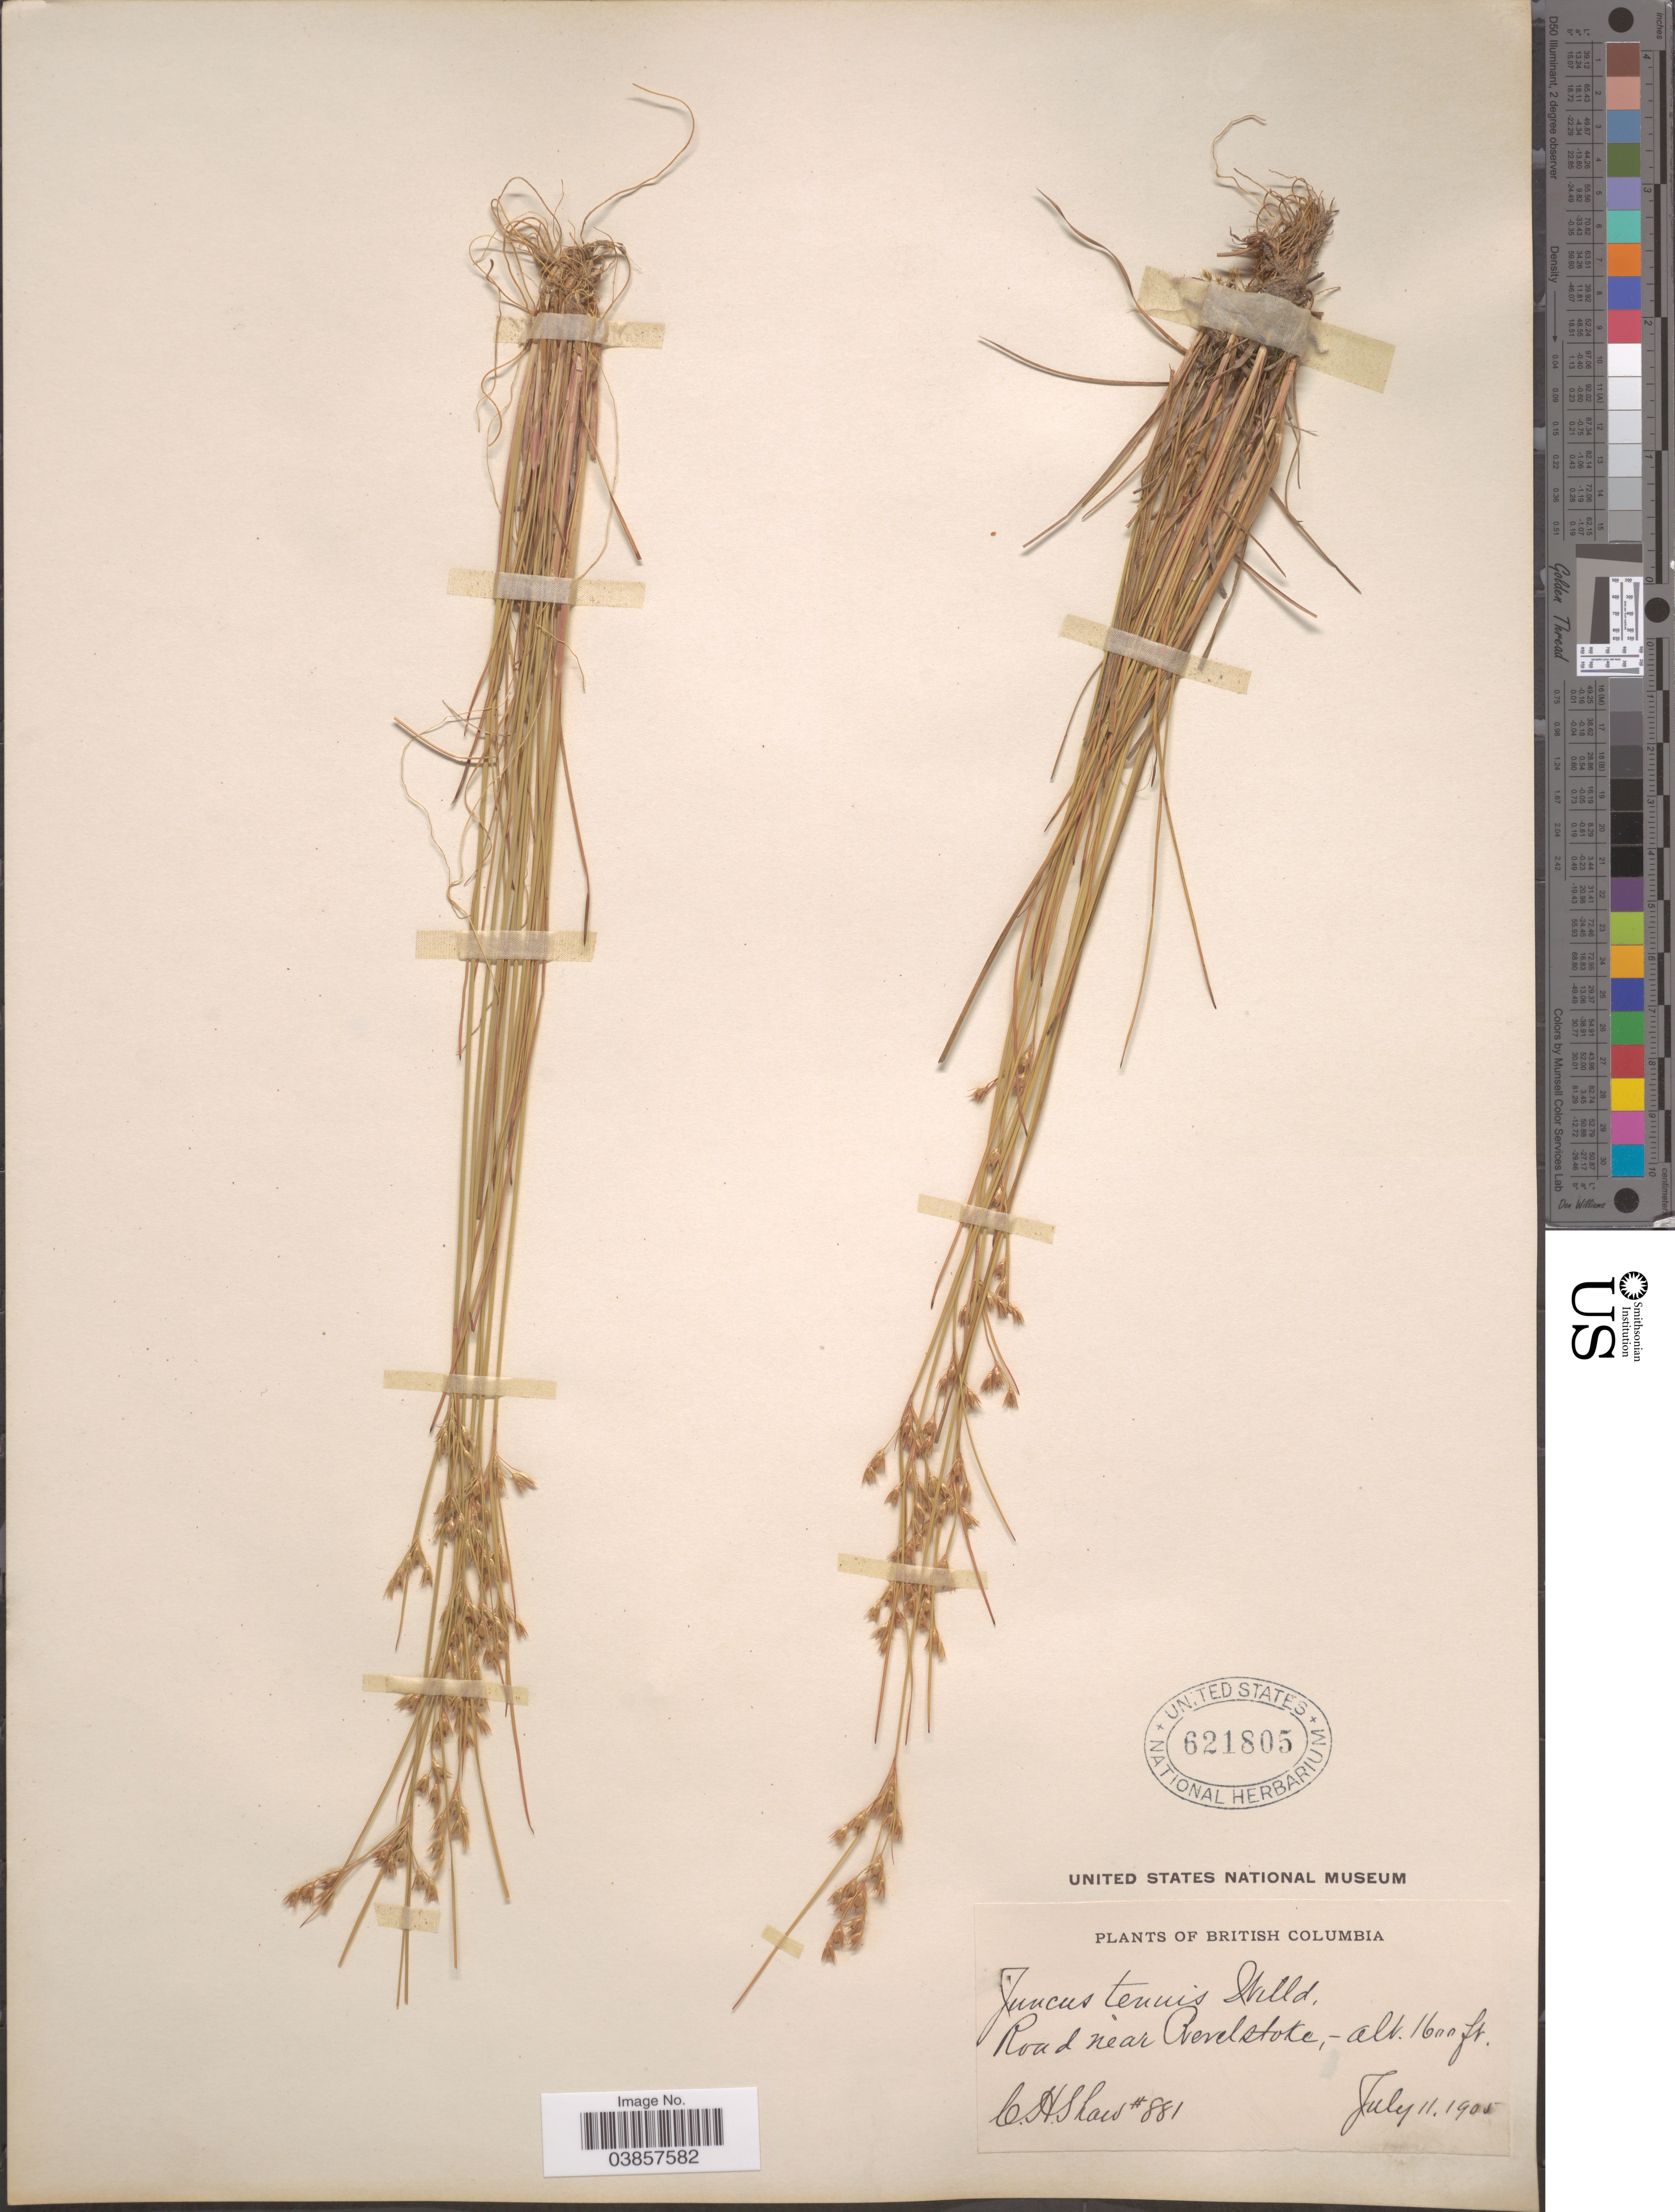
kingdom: Plantae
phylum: Tracheophyta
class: Liliopsida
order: Poales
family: Juncaceae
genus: Juncus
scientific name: Juncus tenuis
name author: Willd.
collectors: C. H. Shaw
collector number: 881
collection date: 1905-07-11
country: Canada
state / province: British Columbia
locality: Road near Revelstoke.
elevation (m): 488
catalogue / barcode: US 621805